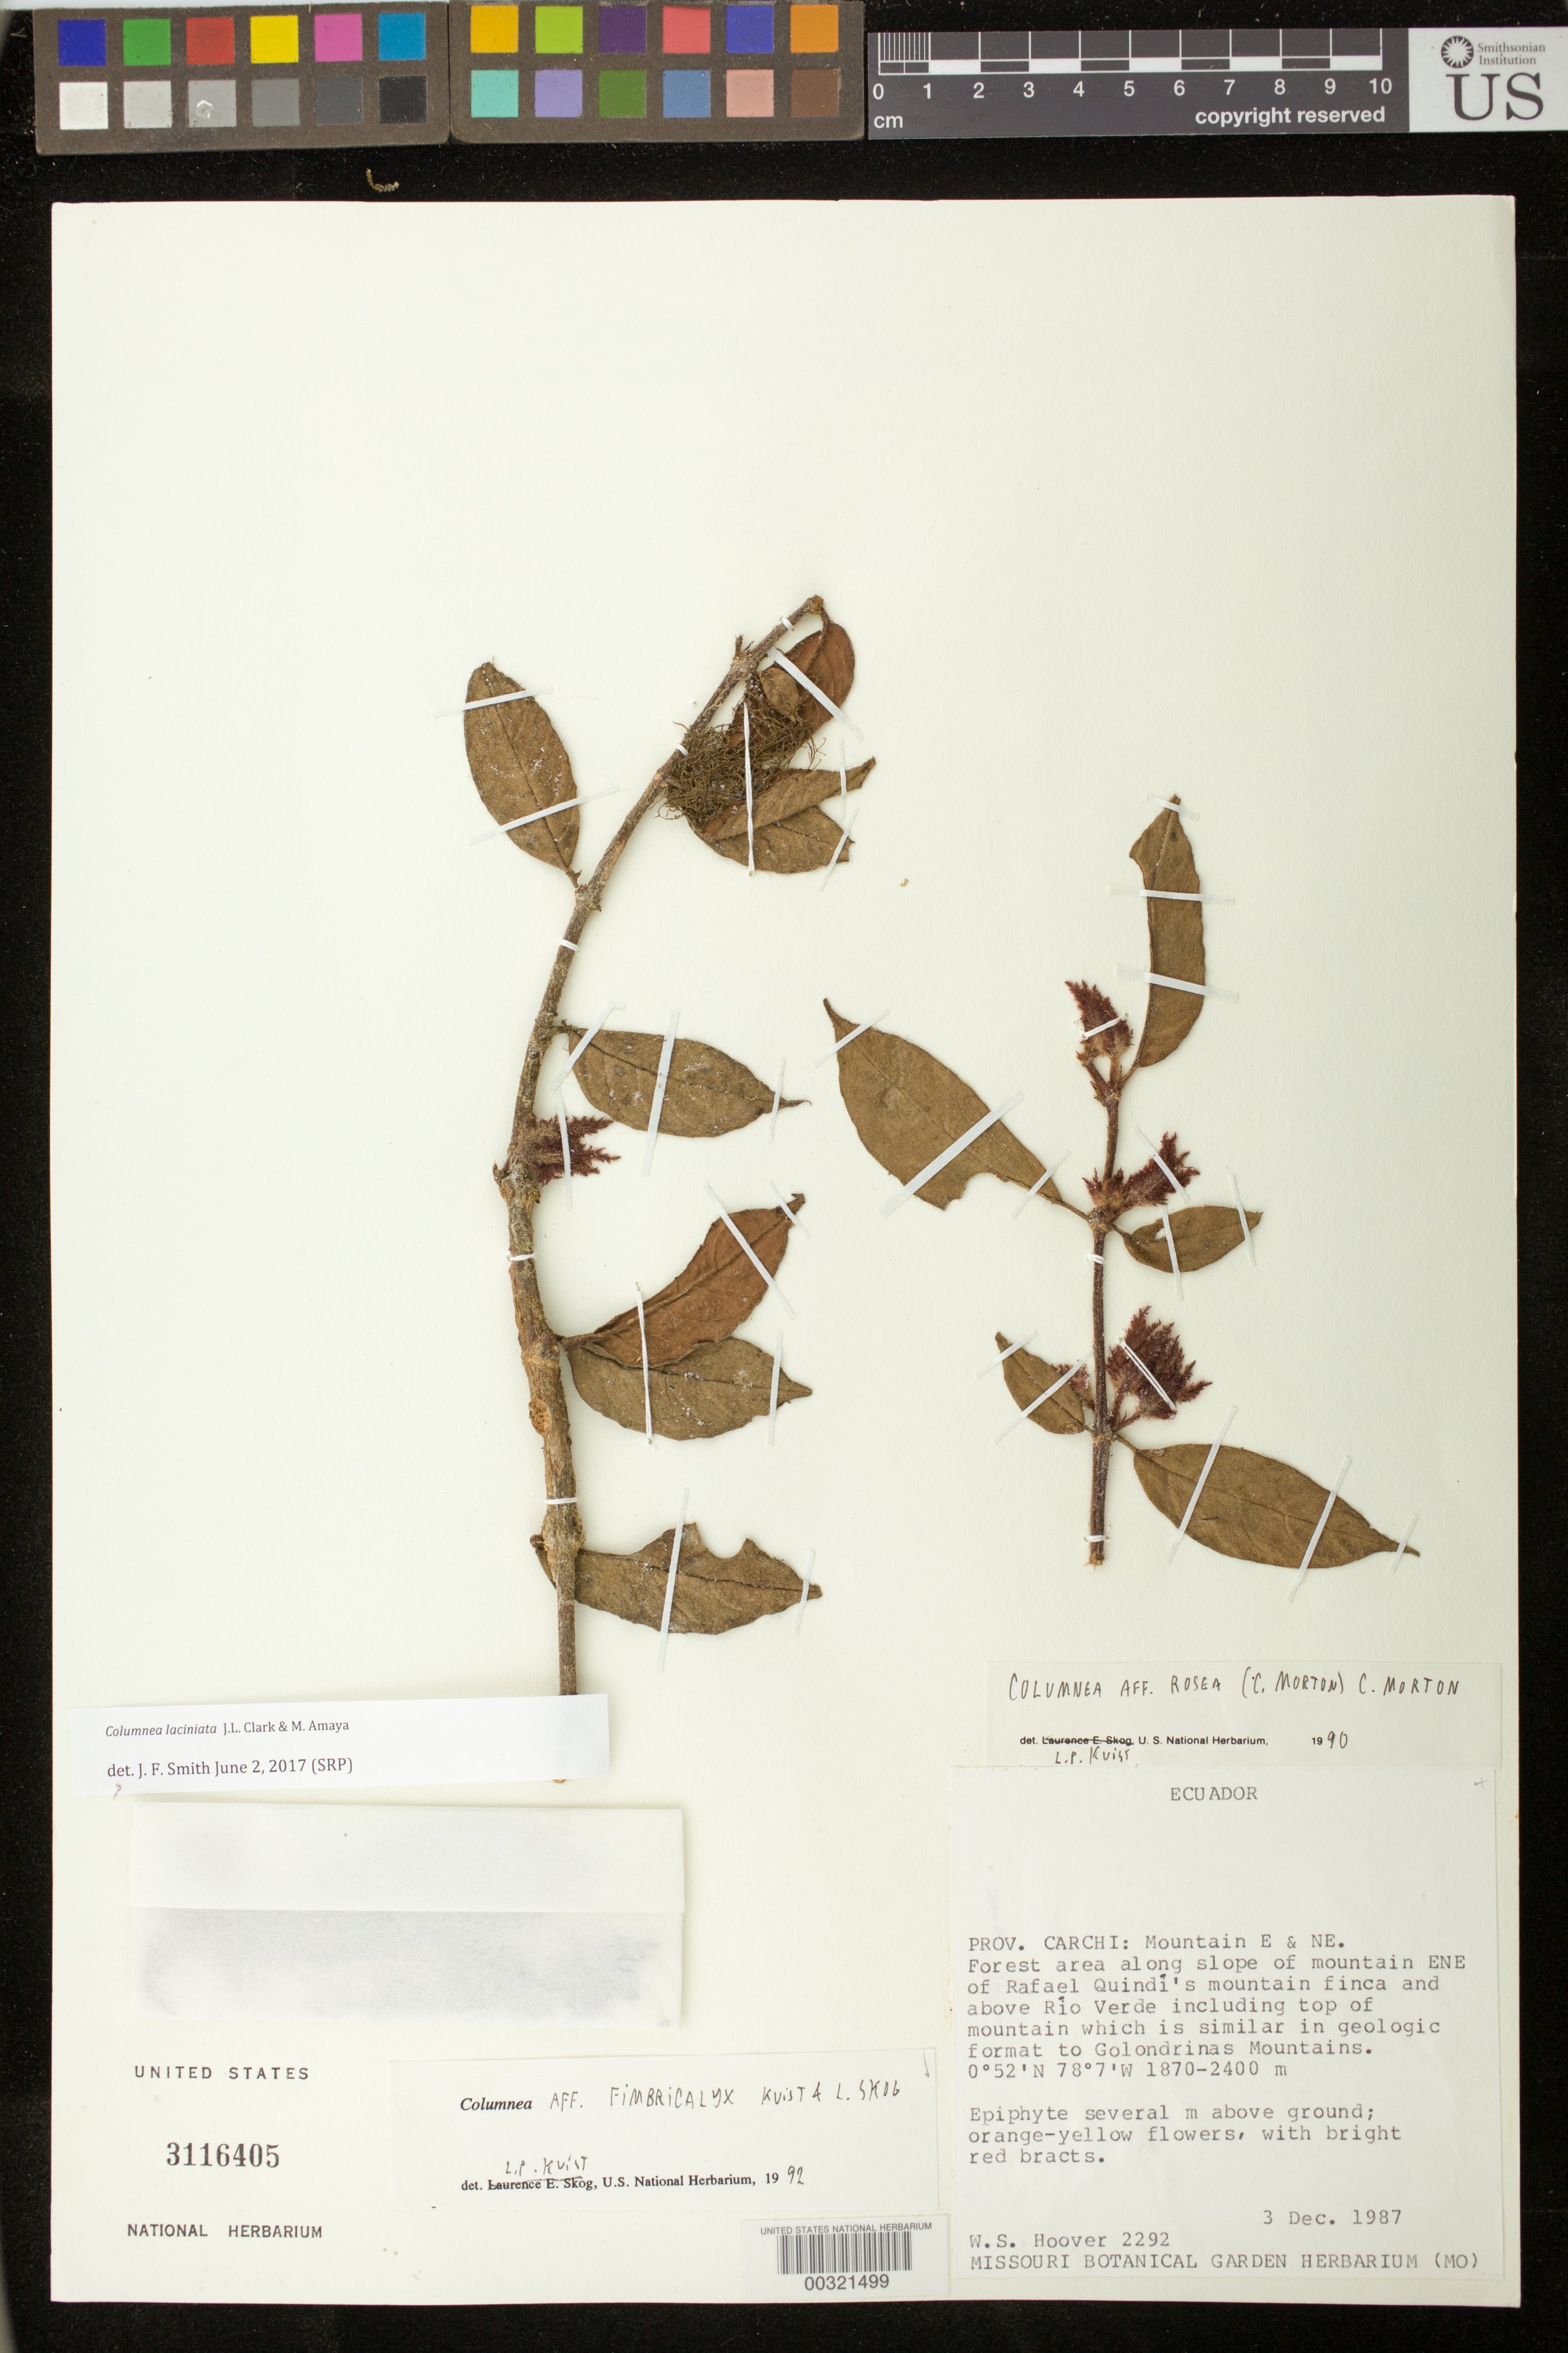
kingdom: Plantae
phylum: Tracheophyta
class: Magnoliopsida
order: Lamiales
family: Gesneriaceae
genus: Columnea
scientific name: Columnea laciniata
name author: J.L. Clark & M. Amaya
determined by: Smith, J. F.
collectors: W. Herre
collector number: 2292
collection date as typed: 03 Dec 1987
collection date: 1987-12-03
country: Ecuador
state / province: Carchi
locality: Mountain ENE of Rafael Quindí's mountain finca and above Río Verde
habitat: Forest area along slope of mountain..including top of mountain which is similar in geologic format to Goldondrinas Mountains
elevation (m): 1870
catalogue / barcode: US 3116405